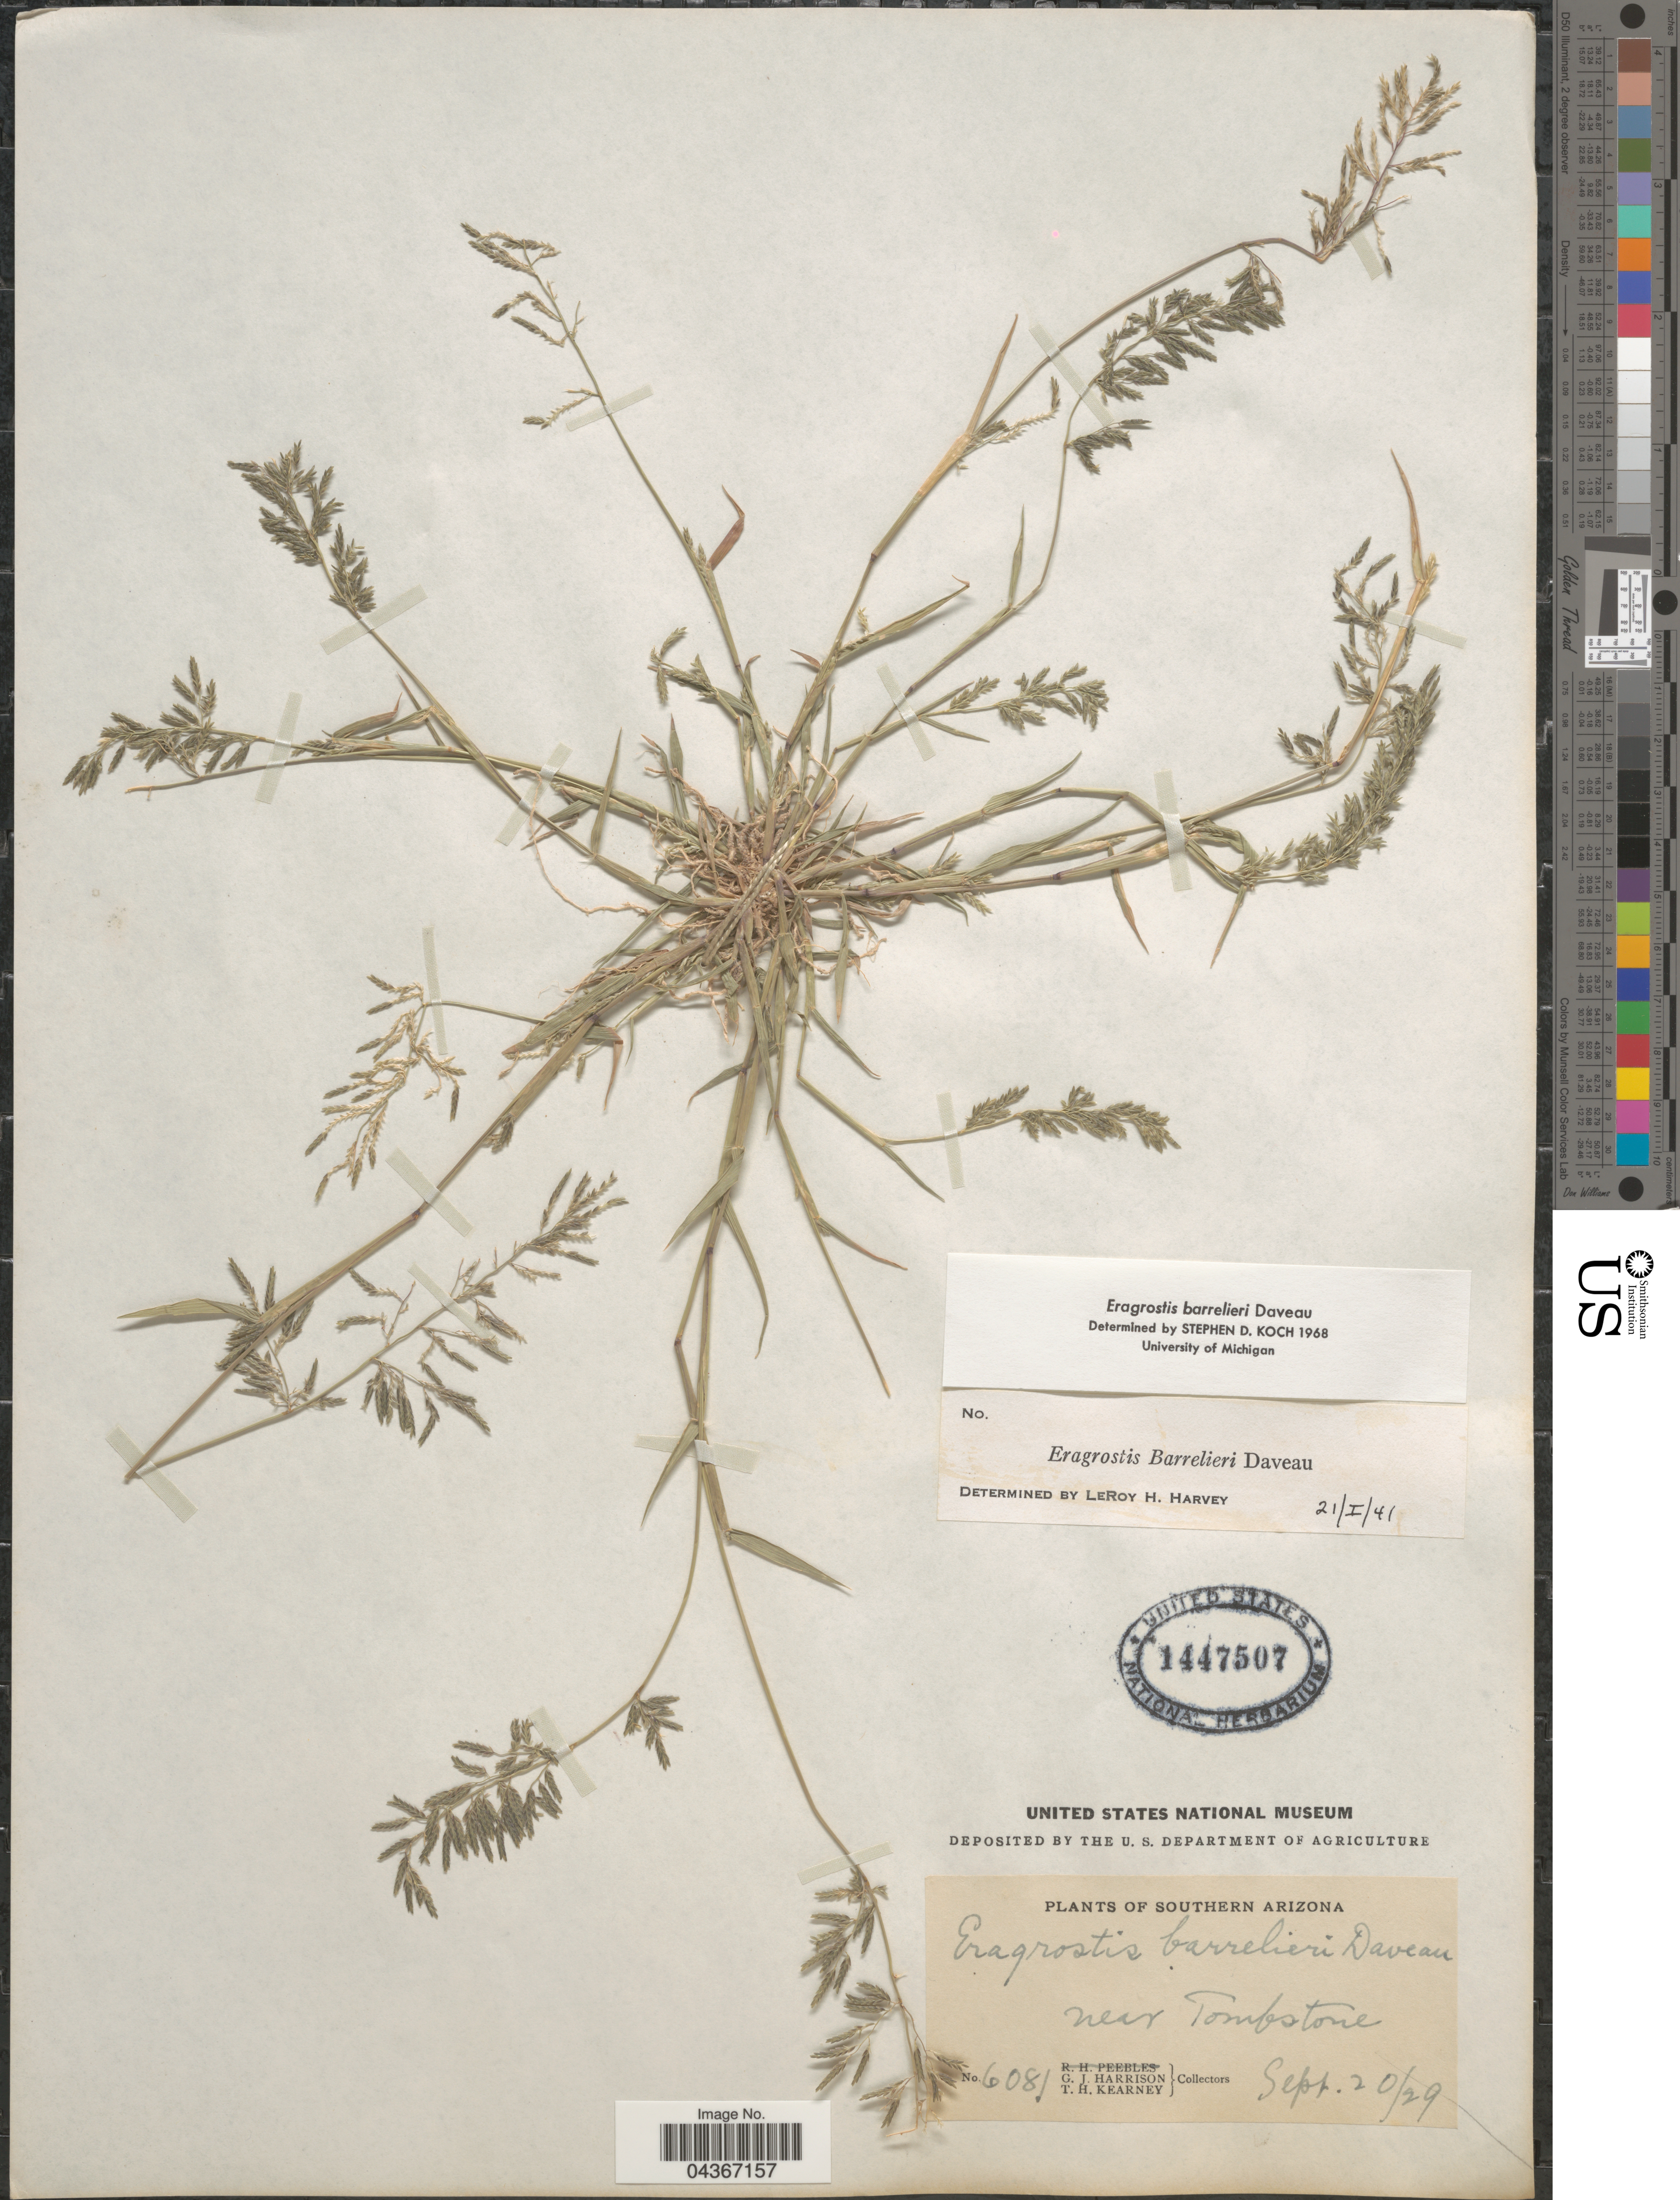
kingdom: Plantae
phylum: Tracheophyta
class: Liliopsida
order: Poales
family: Poaceae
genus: Eragrostis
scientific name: Eragrostis barrelieri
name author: Daveau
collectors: G. J. Harrison & T. H. Kearney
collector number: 6081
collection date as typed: Transcribed d/m/y: 20/9/29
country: United States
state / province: Arizona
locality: Southern Arizona. Near Tombstone.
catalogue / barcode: US 1447507